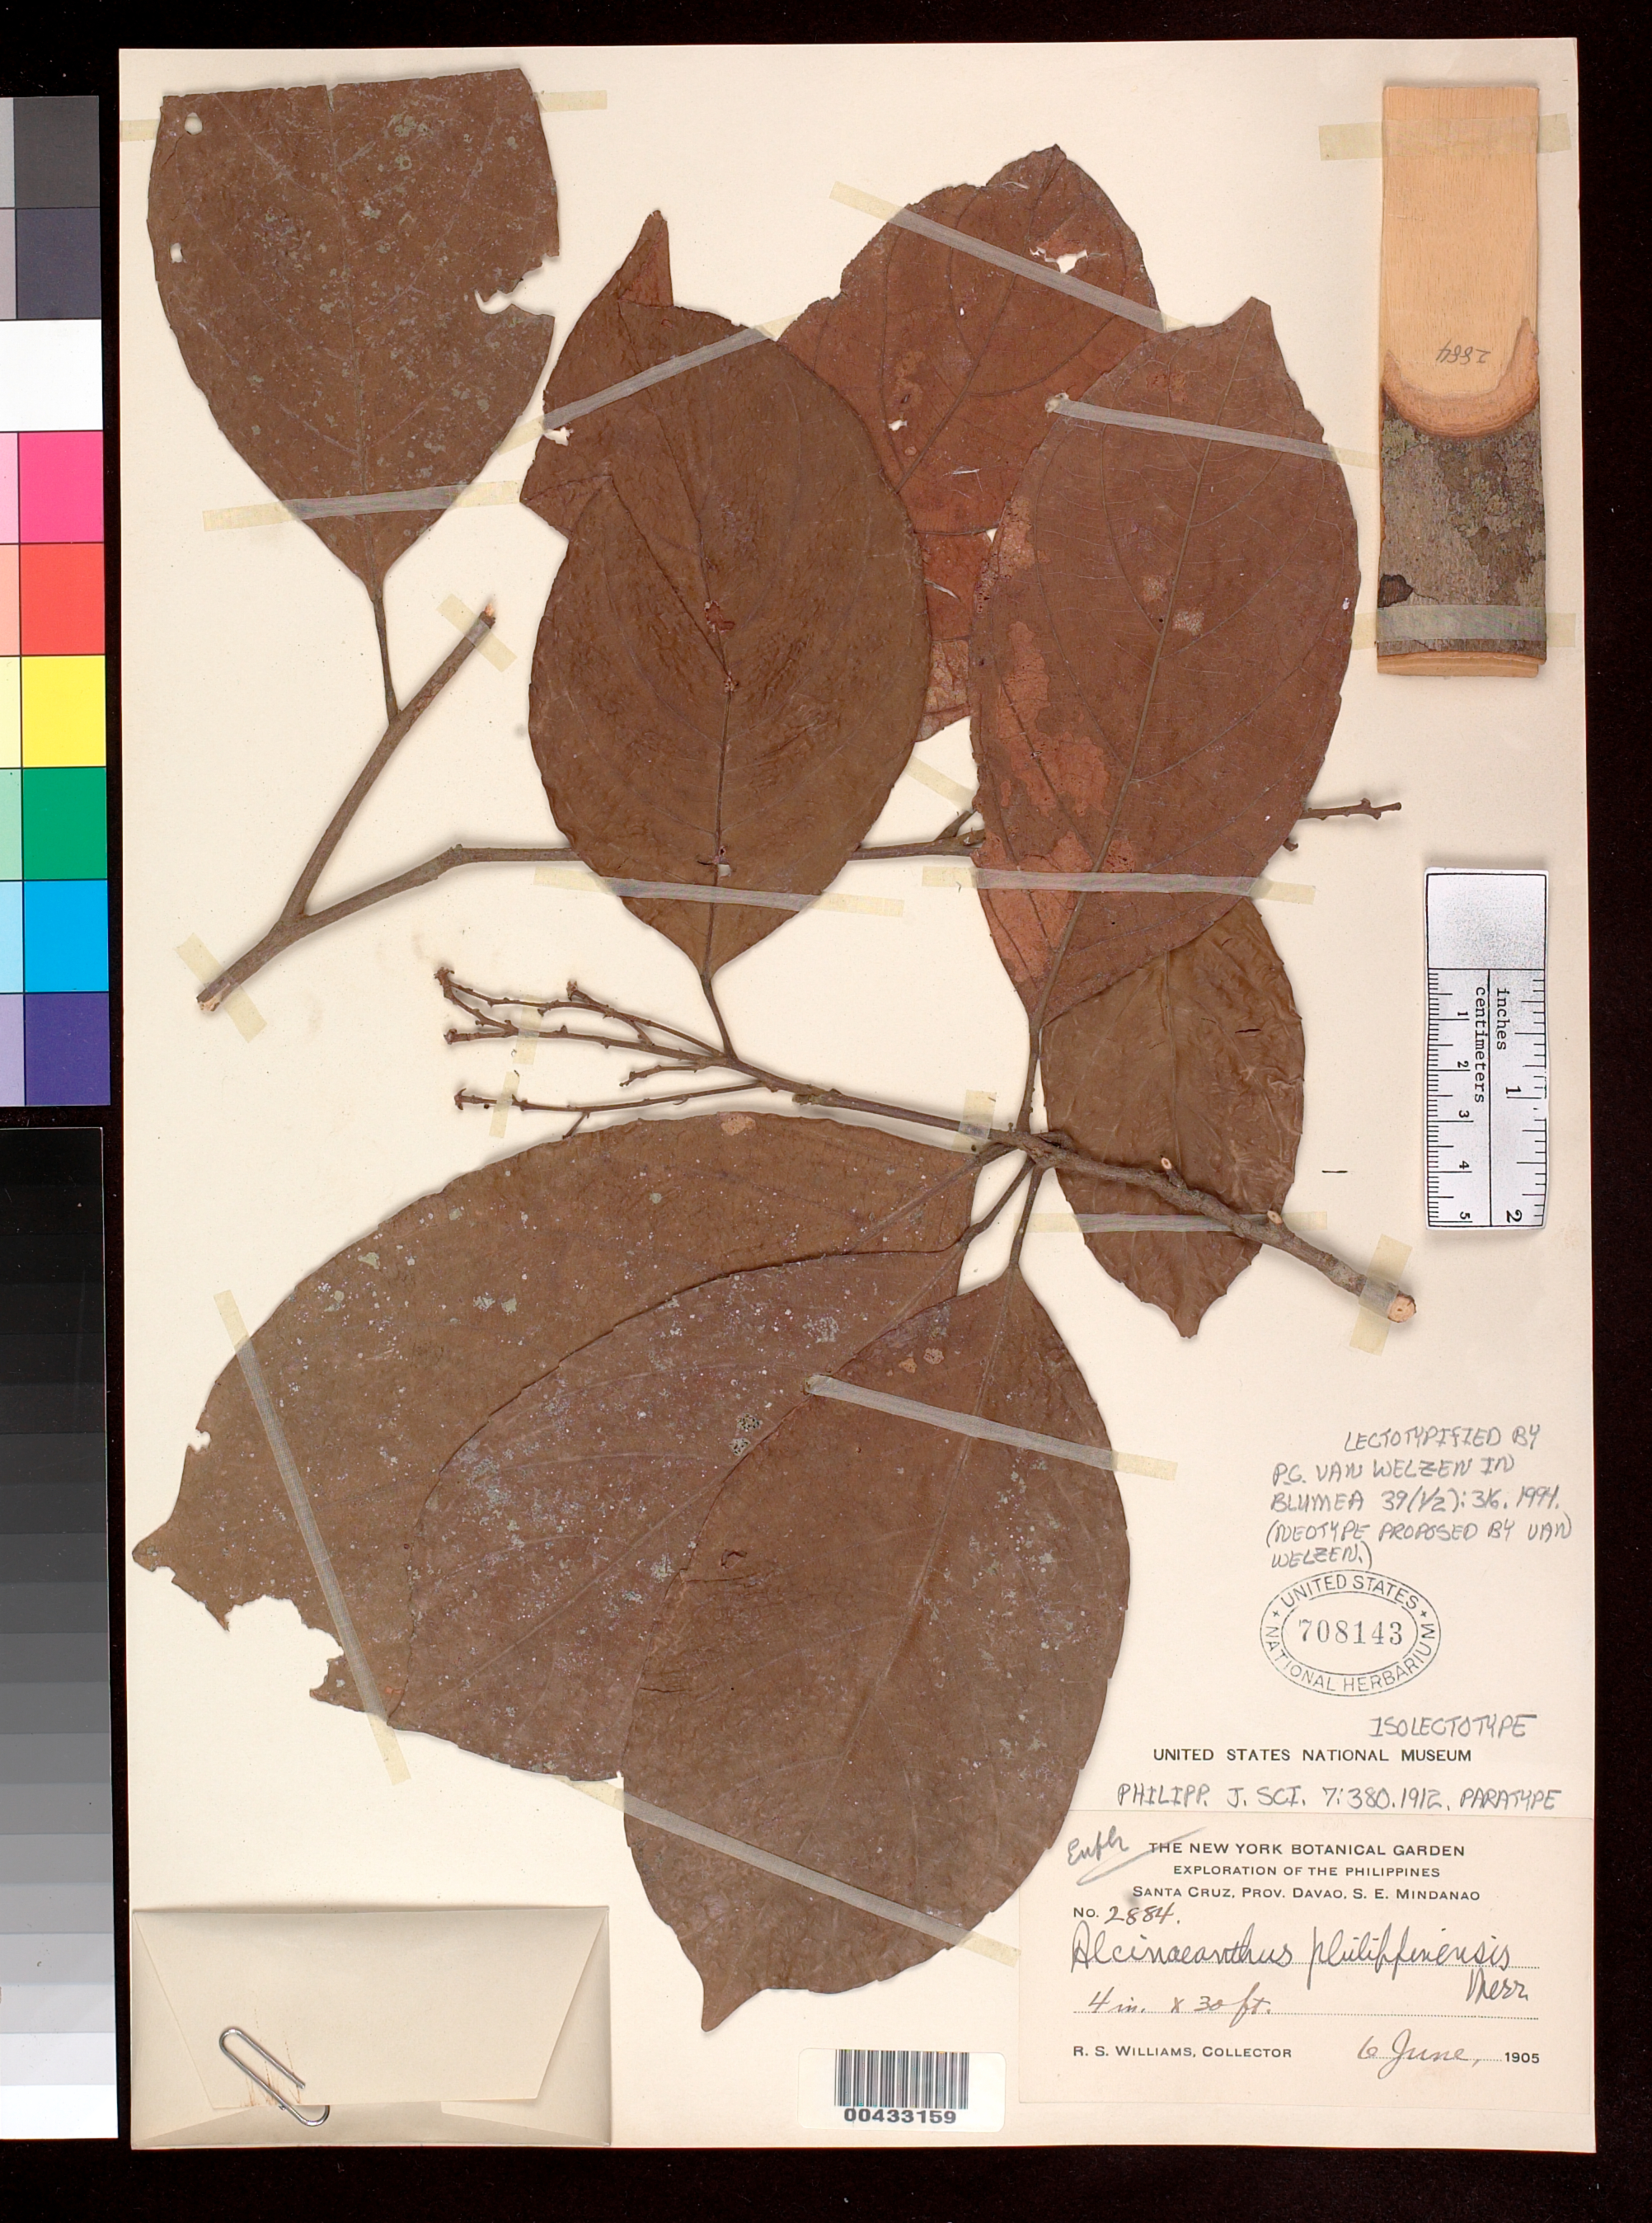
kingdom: Plantae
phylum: Tracheophyta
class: Magnoliopsida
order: Malpighiales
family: Euphorbiaceae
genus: Alcinaeanthus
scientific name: Alcinaeanthus philippinensis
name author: Merr.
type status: Isolectotype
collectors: R. S. Williams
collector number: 2884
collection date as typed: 06 Jun 1905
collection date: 1905-06-06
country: Philippines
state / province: Davao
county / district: Davao del Sur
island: Mindanao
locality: Santa Cruz.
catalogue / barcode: US 708143